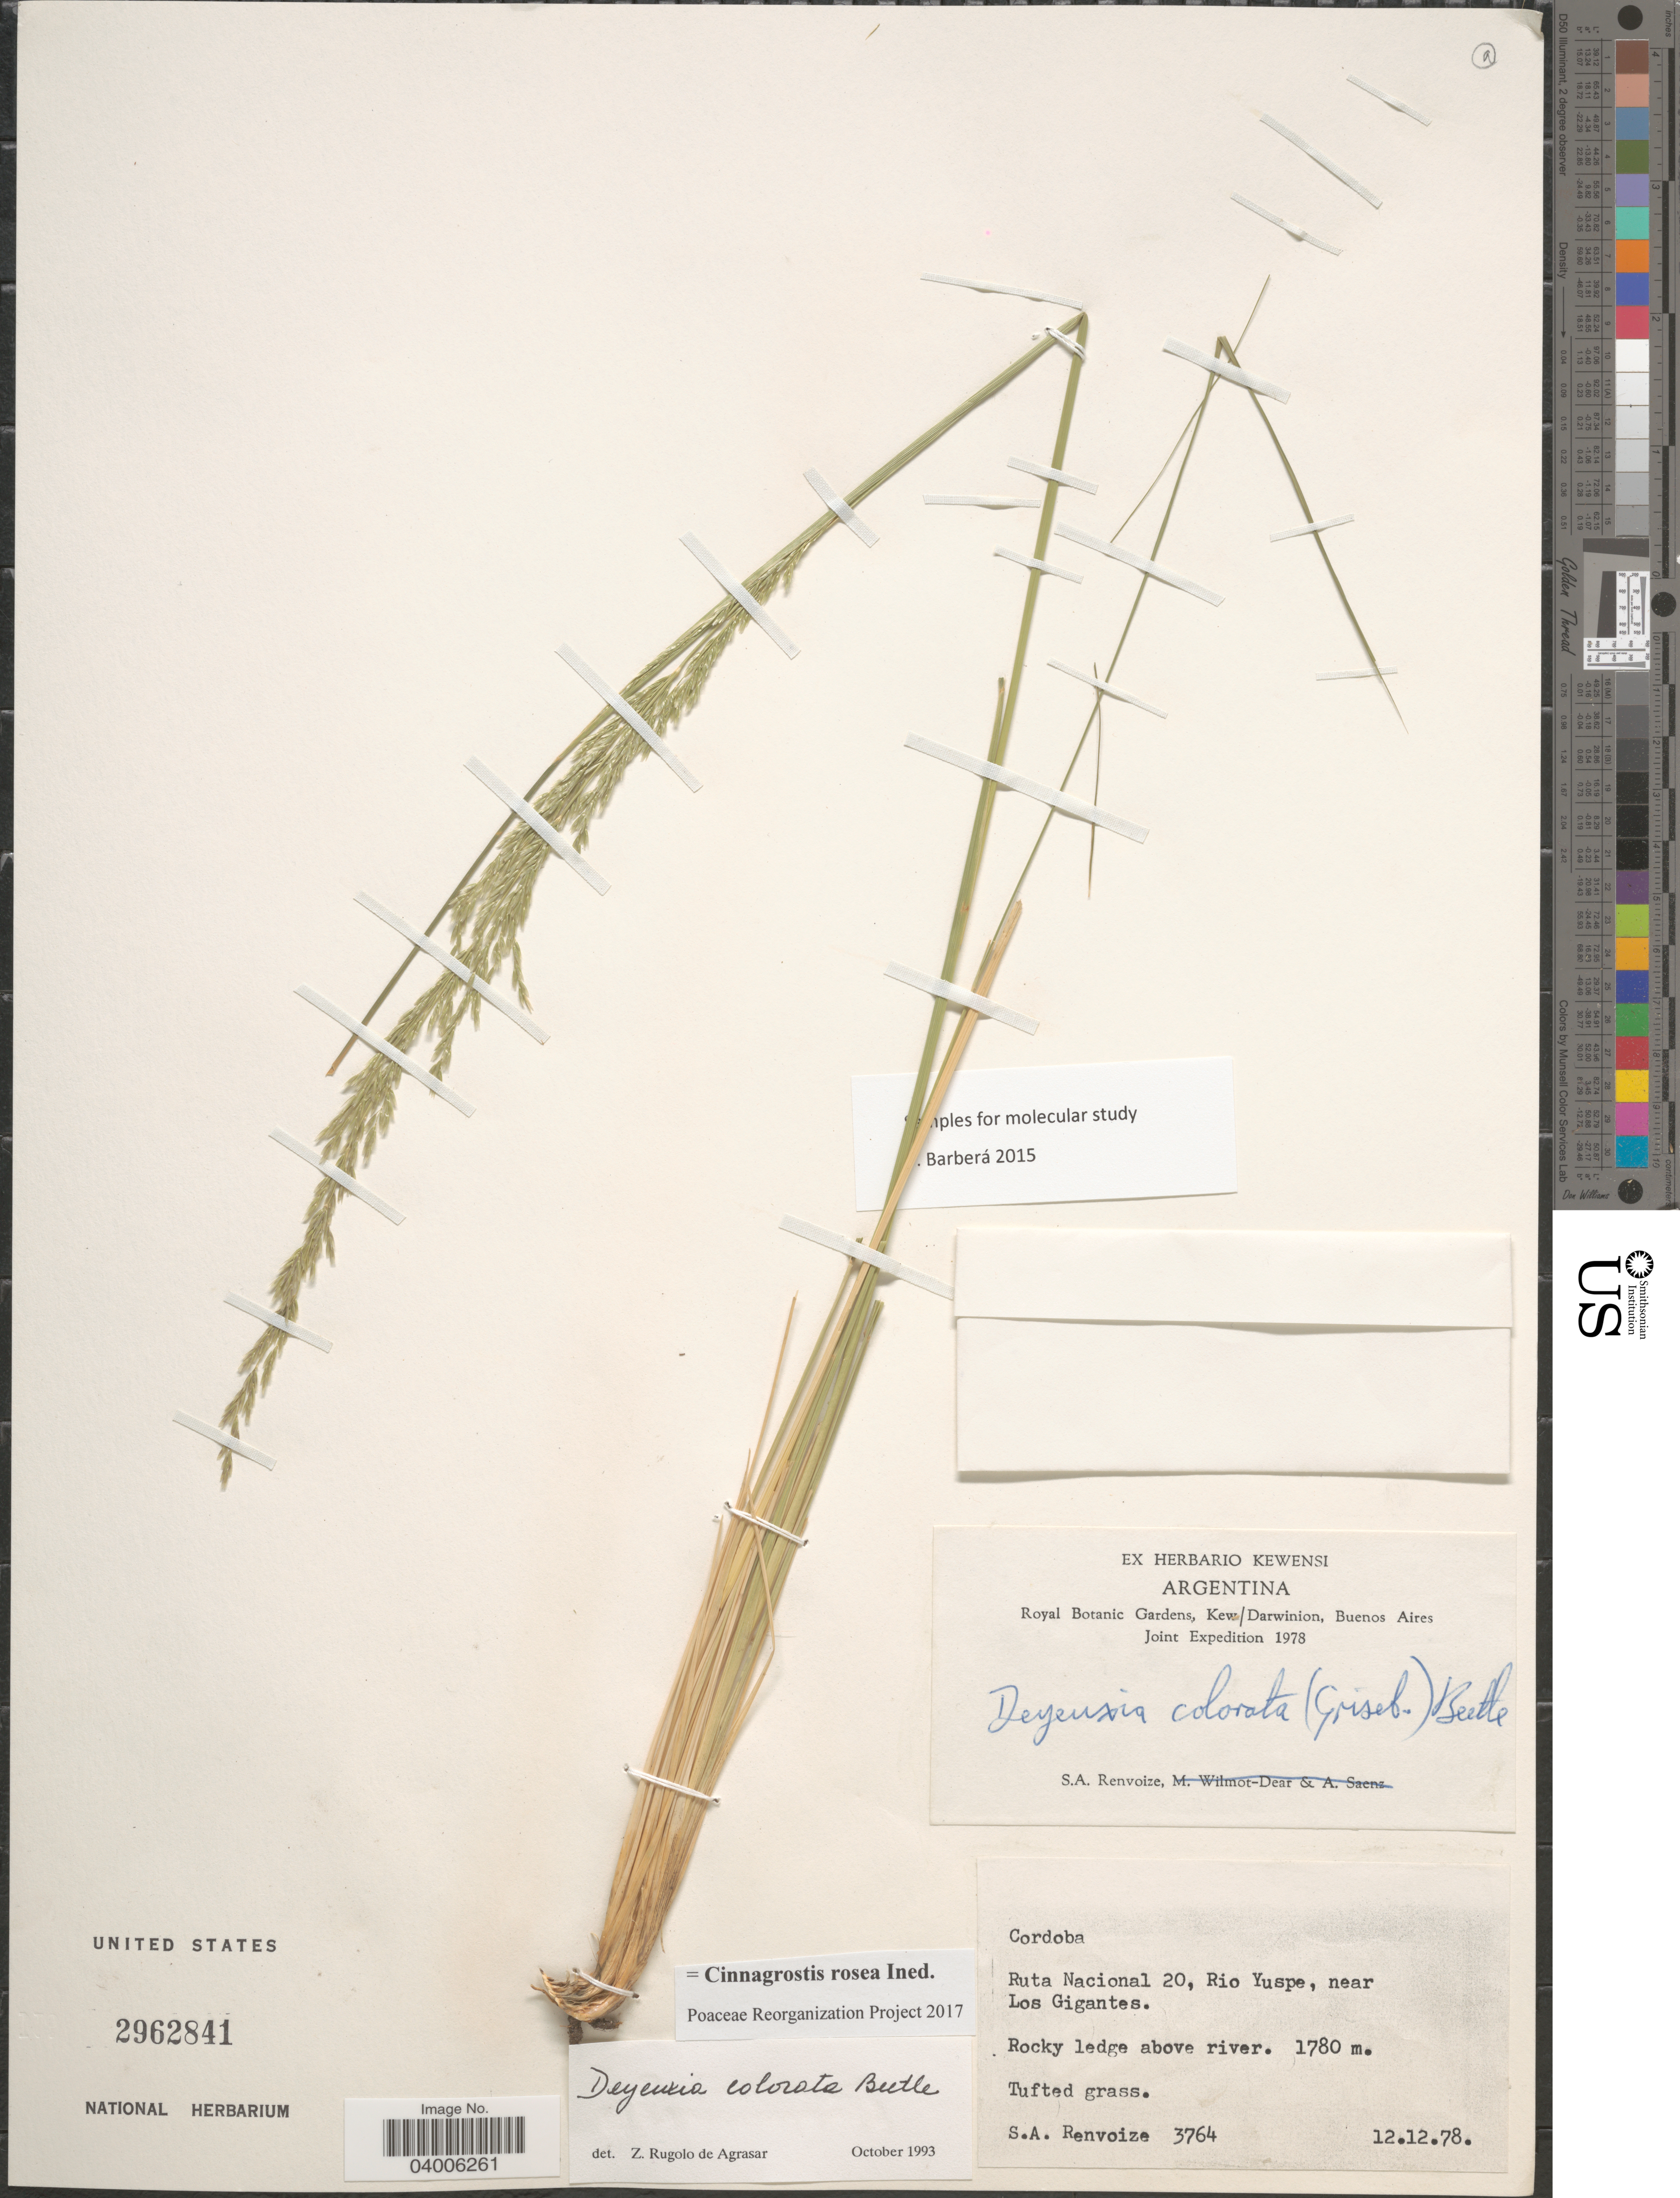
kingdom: Plantae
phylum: Tracheophyta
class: Liliopsida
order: Poales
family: Poaceae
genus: Cinnagrostis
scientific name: Cinnagrostis rosea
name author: (Griseb.) P.M. Peterson et al.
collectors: S. A. Renvoize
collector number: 3764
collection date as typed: Transcribed d/m/y: 12/12/78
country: Argentina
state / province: Cordoba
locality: Ruta Nacional 20, Rio Yuspe, near Los Gigantes. Rocky ledge above river.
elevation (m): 1780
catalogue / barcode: US 2962841